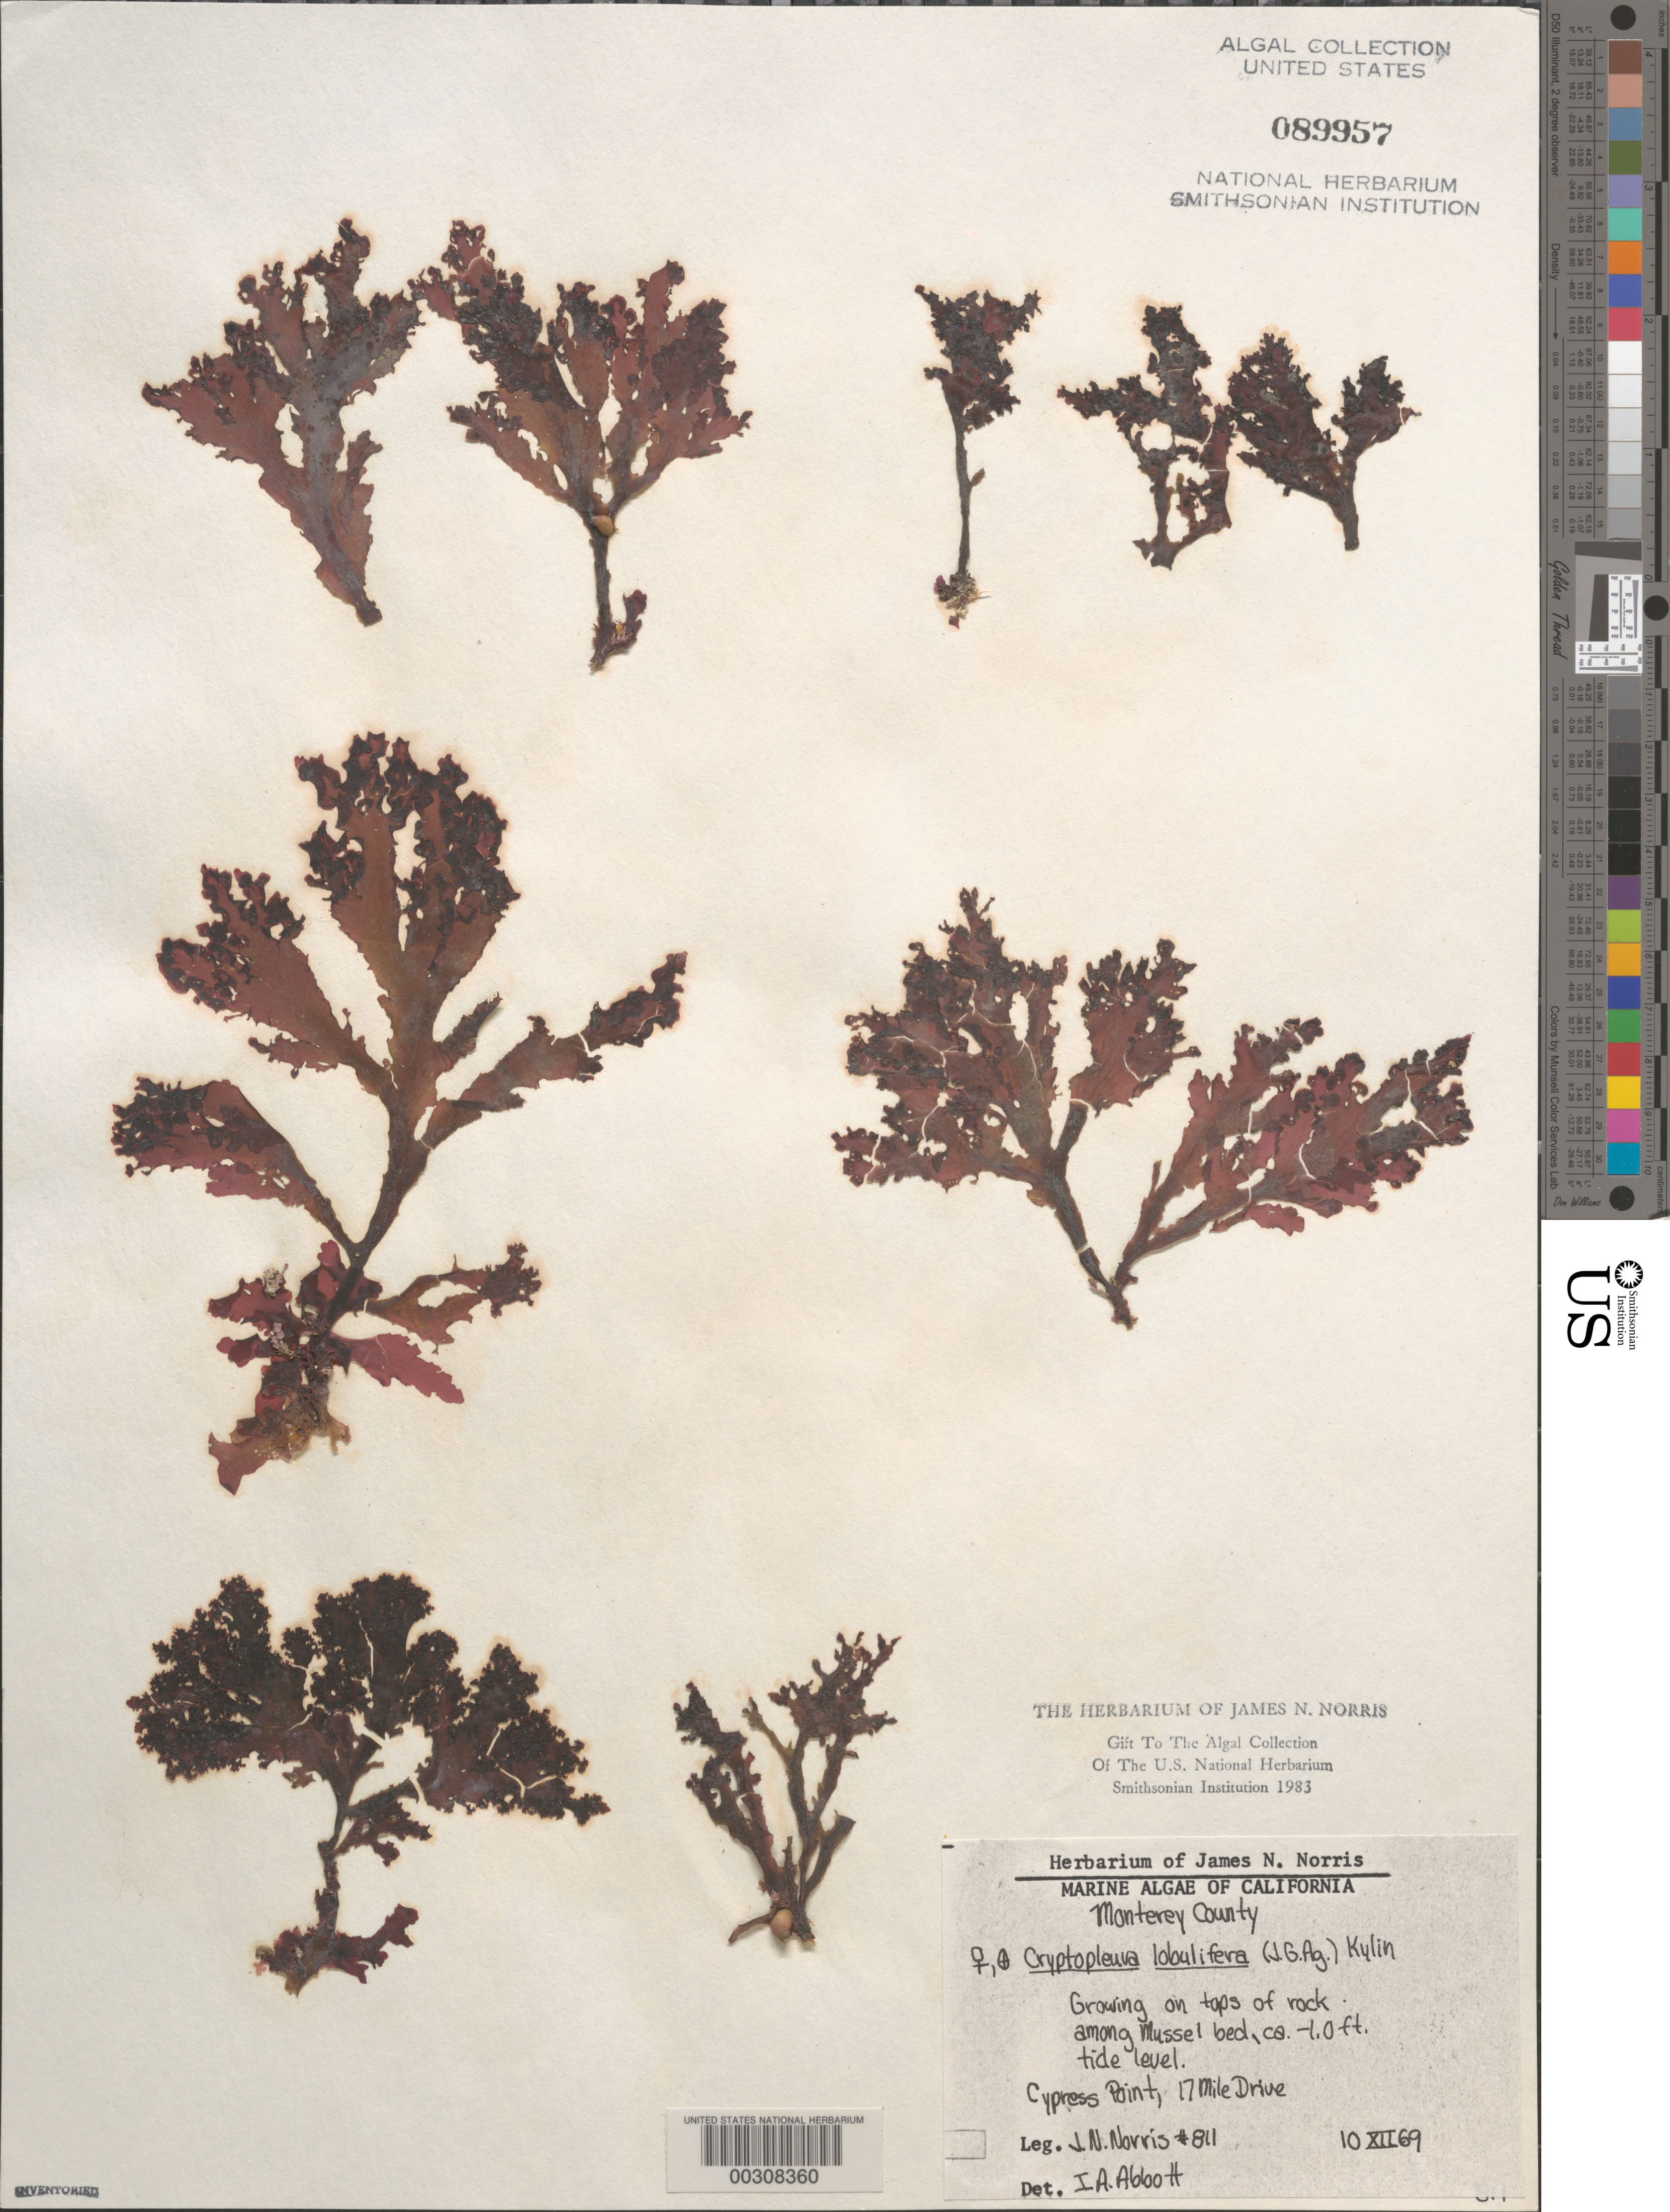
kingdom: Plantae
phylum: Rhodophyta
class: Florideophyceae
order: Ceramiales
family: Delesseriaceae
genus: Cryptopleura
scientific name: Cryptopleura lobulifera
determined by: Abbott, Isabella A.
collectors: J. N. Norris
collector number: JN-811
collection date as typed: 10 Dec 1969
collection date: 1969-12-10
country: United States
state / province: California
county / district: Monterey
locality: Cypress Point, 17 Mile Drive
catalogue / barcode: US 89957